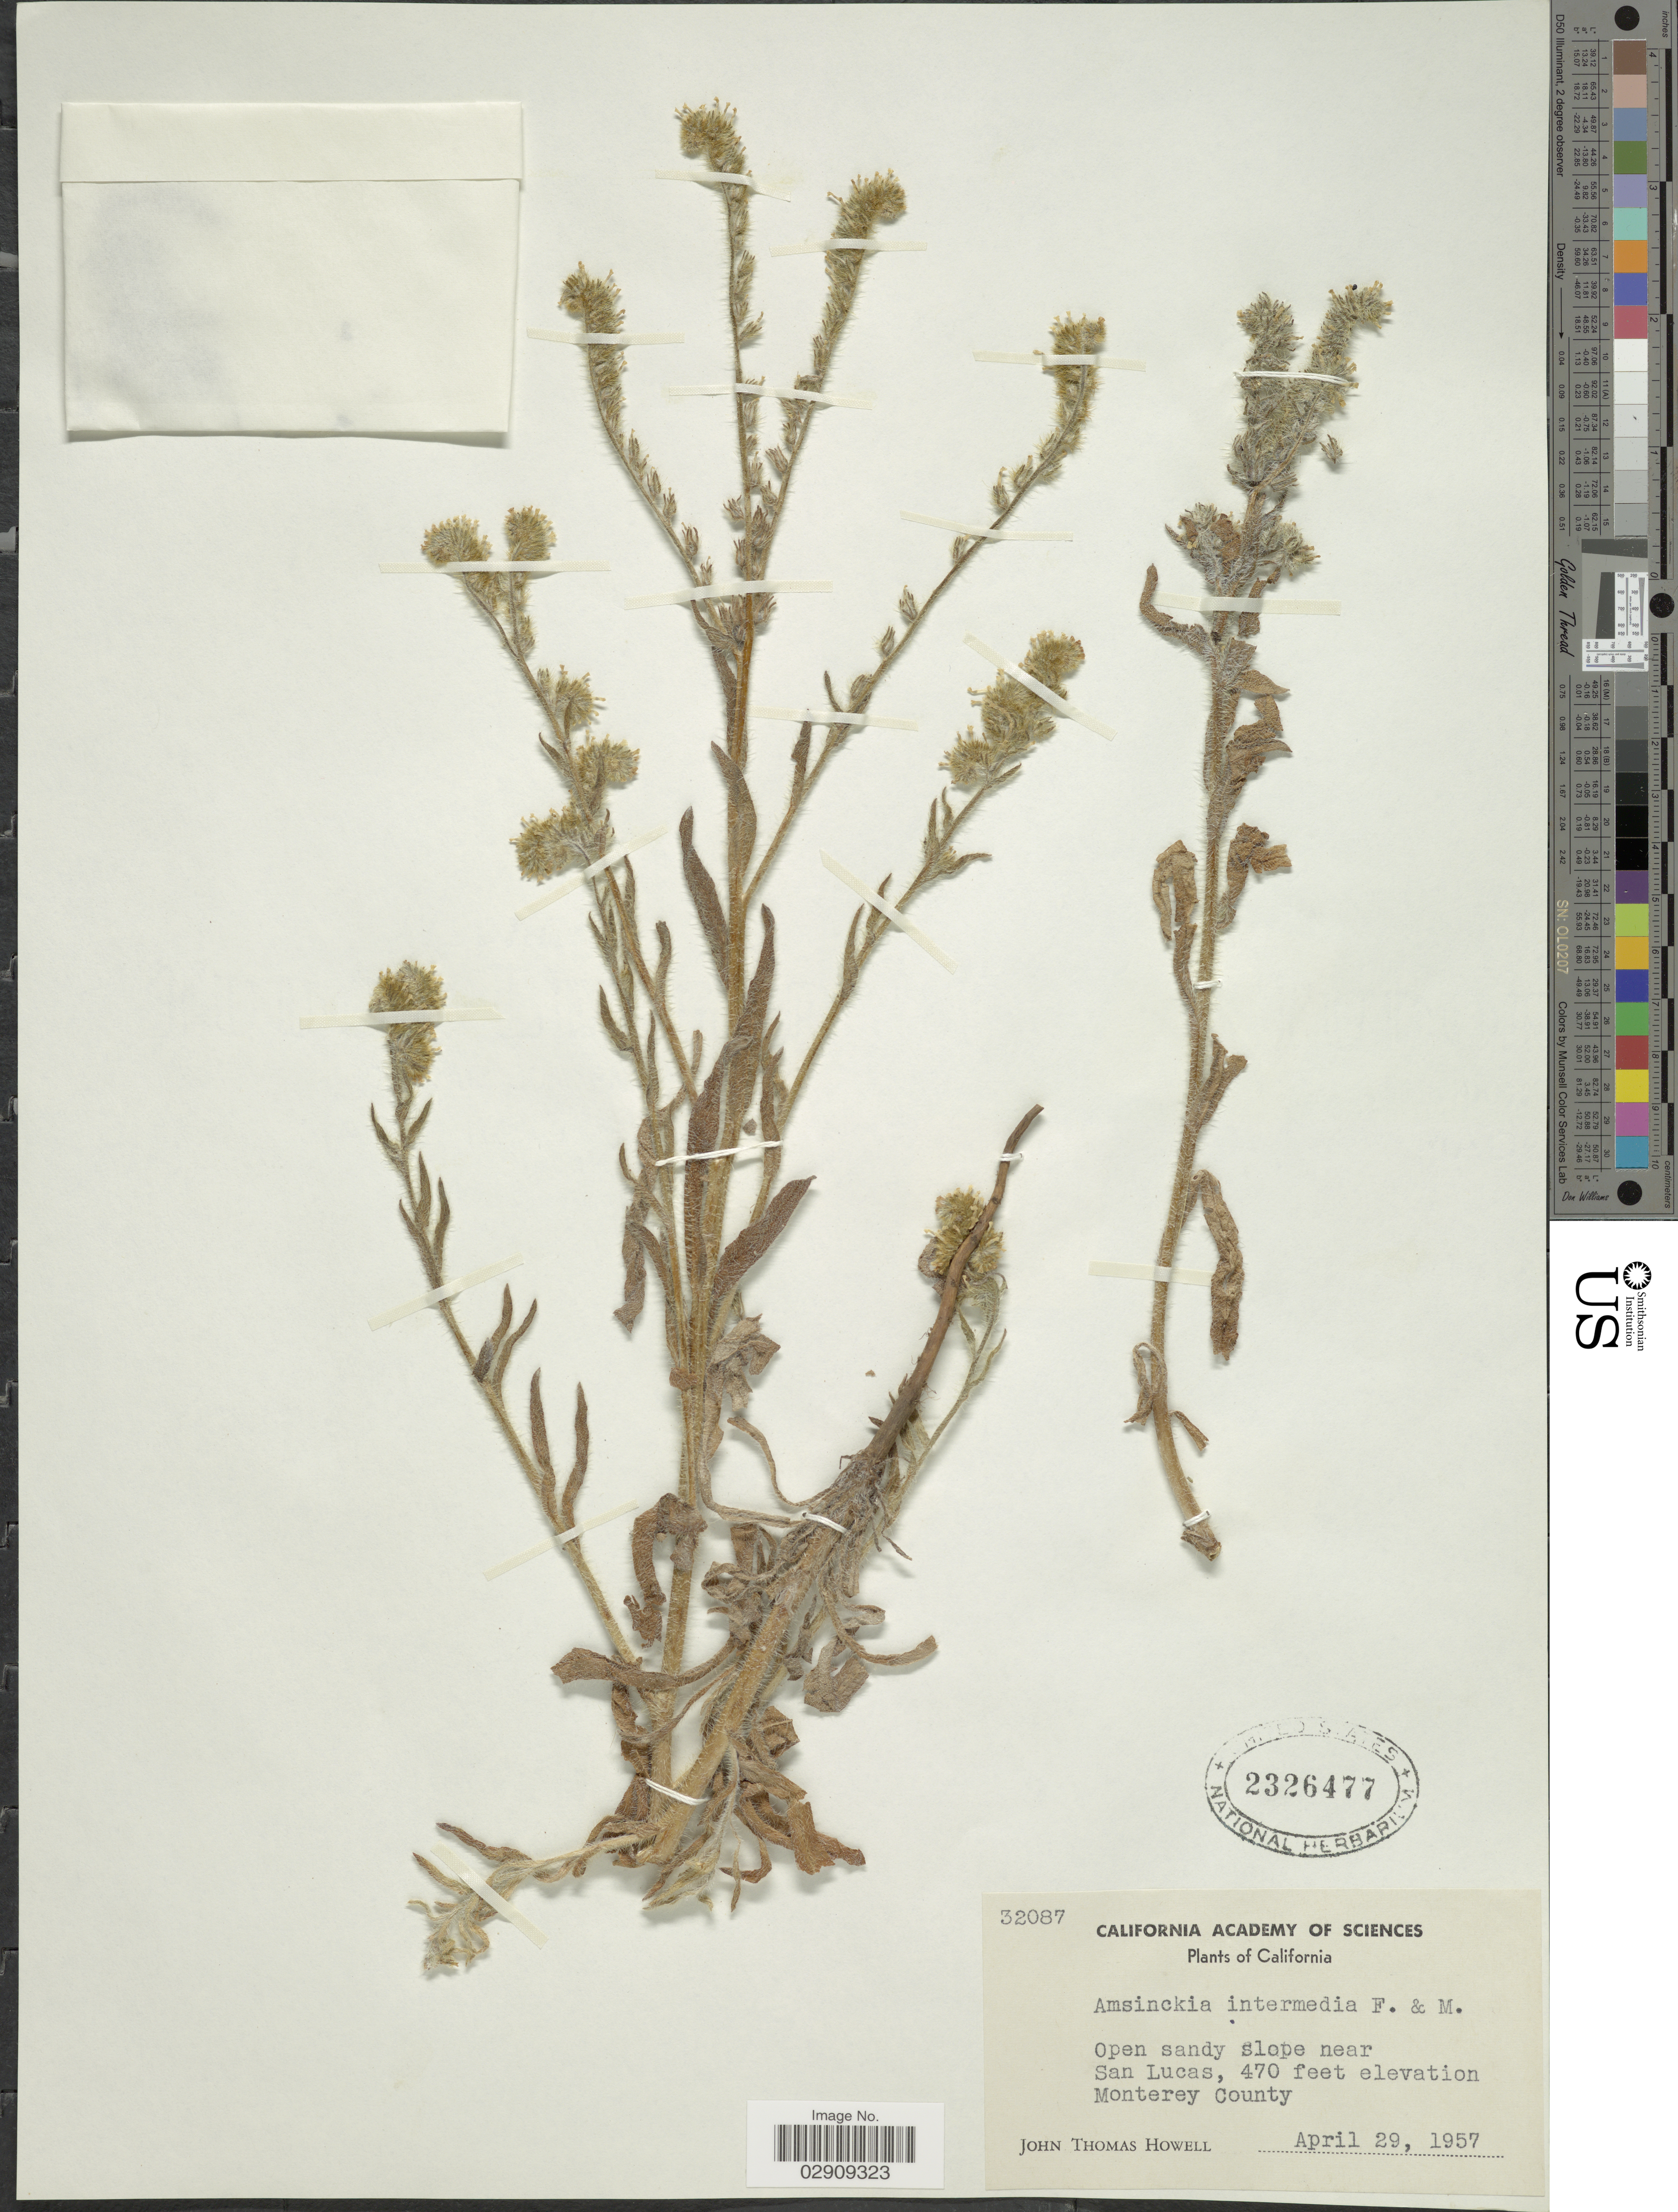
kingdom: Plantae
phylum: Tracheophyta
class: Magnoliopsida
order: Boraginales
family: Boraginaceae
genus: Amsinckia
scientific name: Amsinckia menziesii var. intermedia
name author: (Fisch. & C.A. Mey.) Ganders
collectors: J. T. Howell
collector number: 32087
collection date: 1957-04-29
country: United States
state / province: California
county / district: Monterey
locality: Open sandy slope near San Lucas. Monterey County.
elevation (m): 143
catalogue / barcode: US 2326477